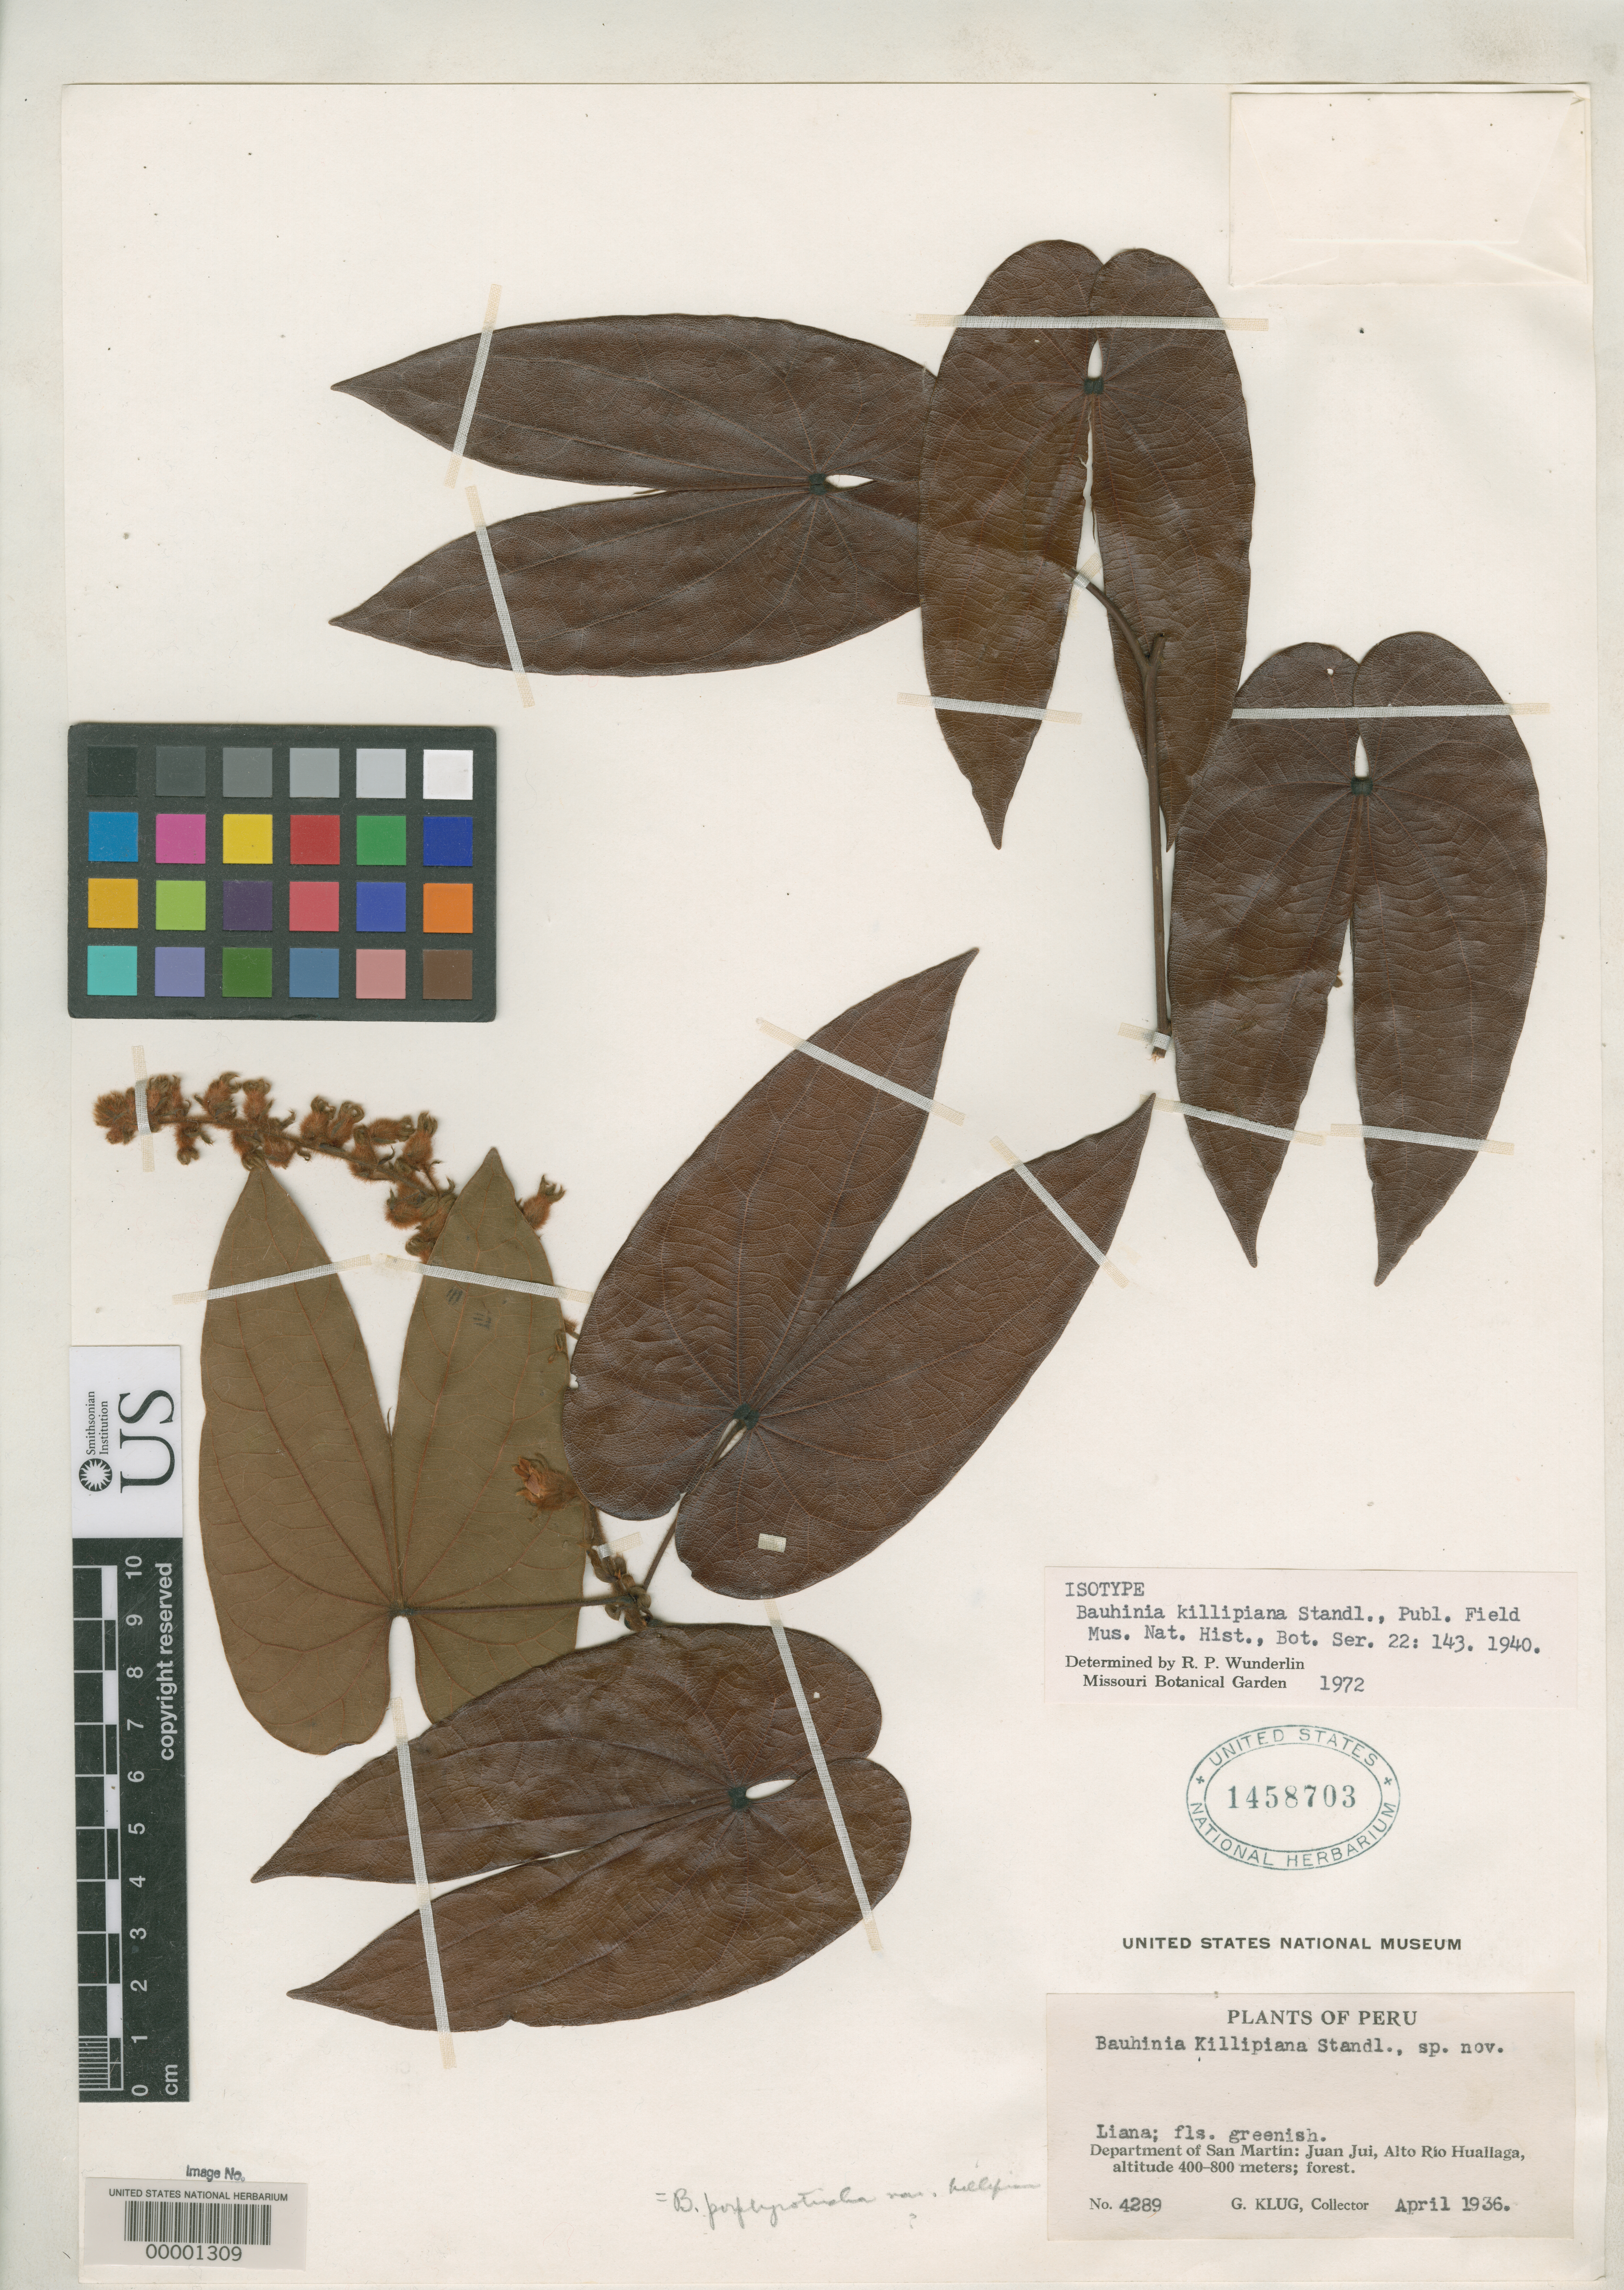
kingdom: Plantae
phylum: Tracheophyta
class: Magnoliopsida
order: Fabales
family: Fabaceae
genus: Bauhinia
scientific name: Bauhinia killipiana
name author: Standl.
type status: Isotype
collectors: G. Klug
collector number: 4289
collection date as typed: Apr 1936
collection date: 1936-04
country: Peru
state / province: San Martín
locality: Juanjui, Alto Rio Huallaga.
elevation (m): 400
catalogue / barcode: US 1458703